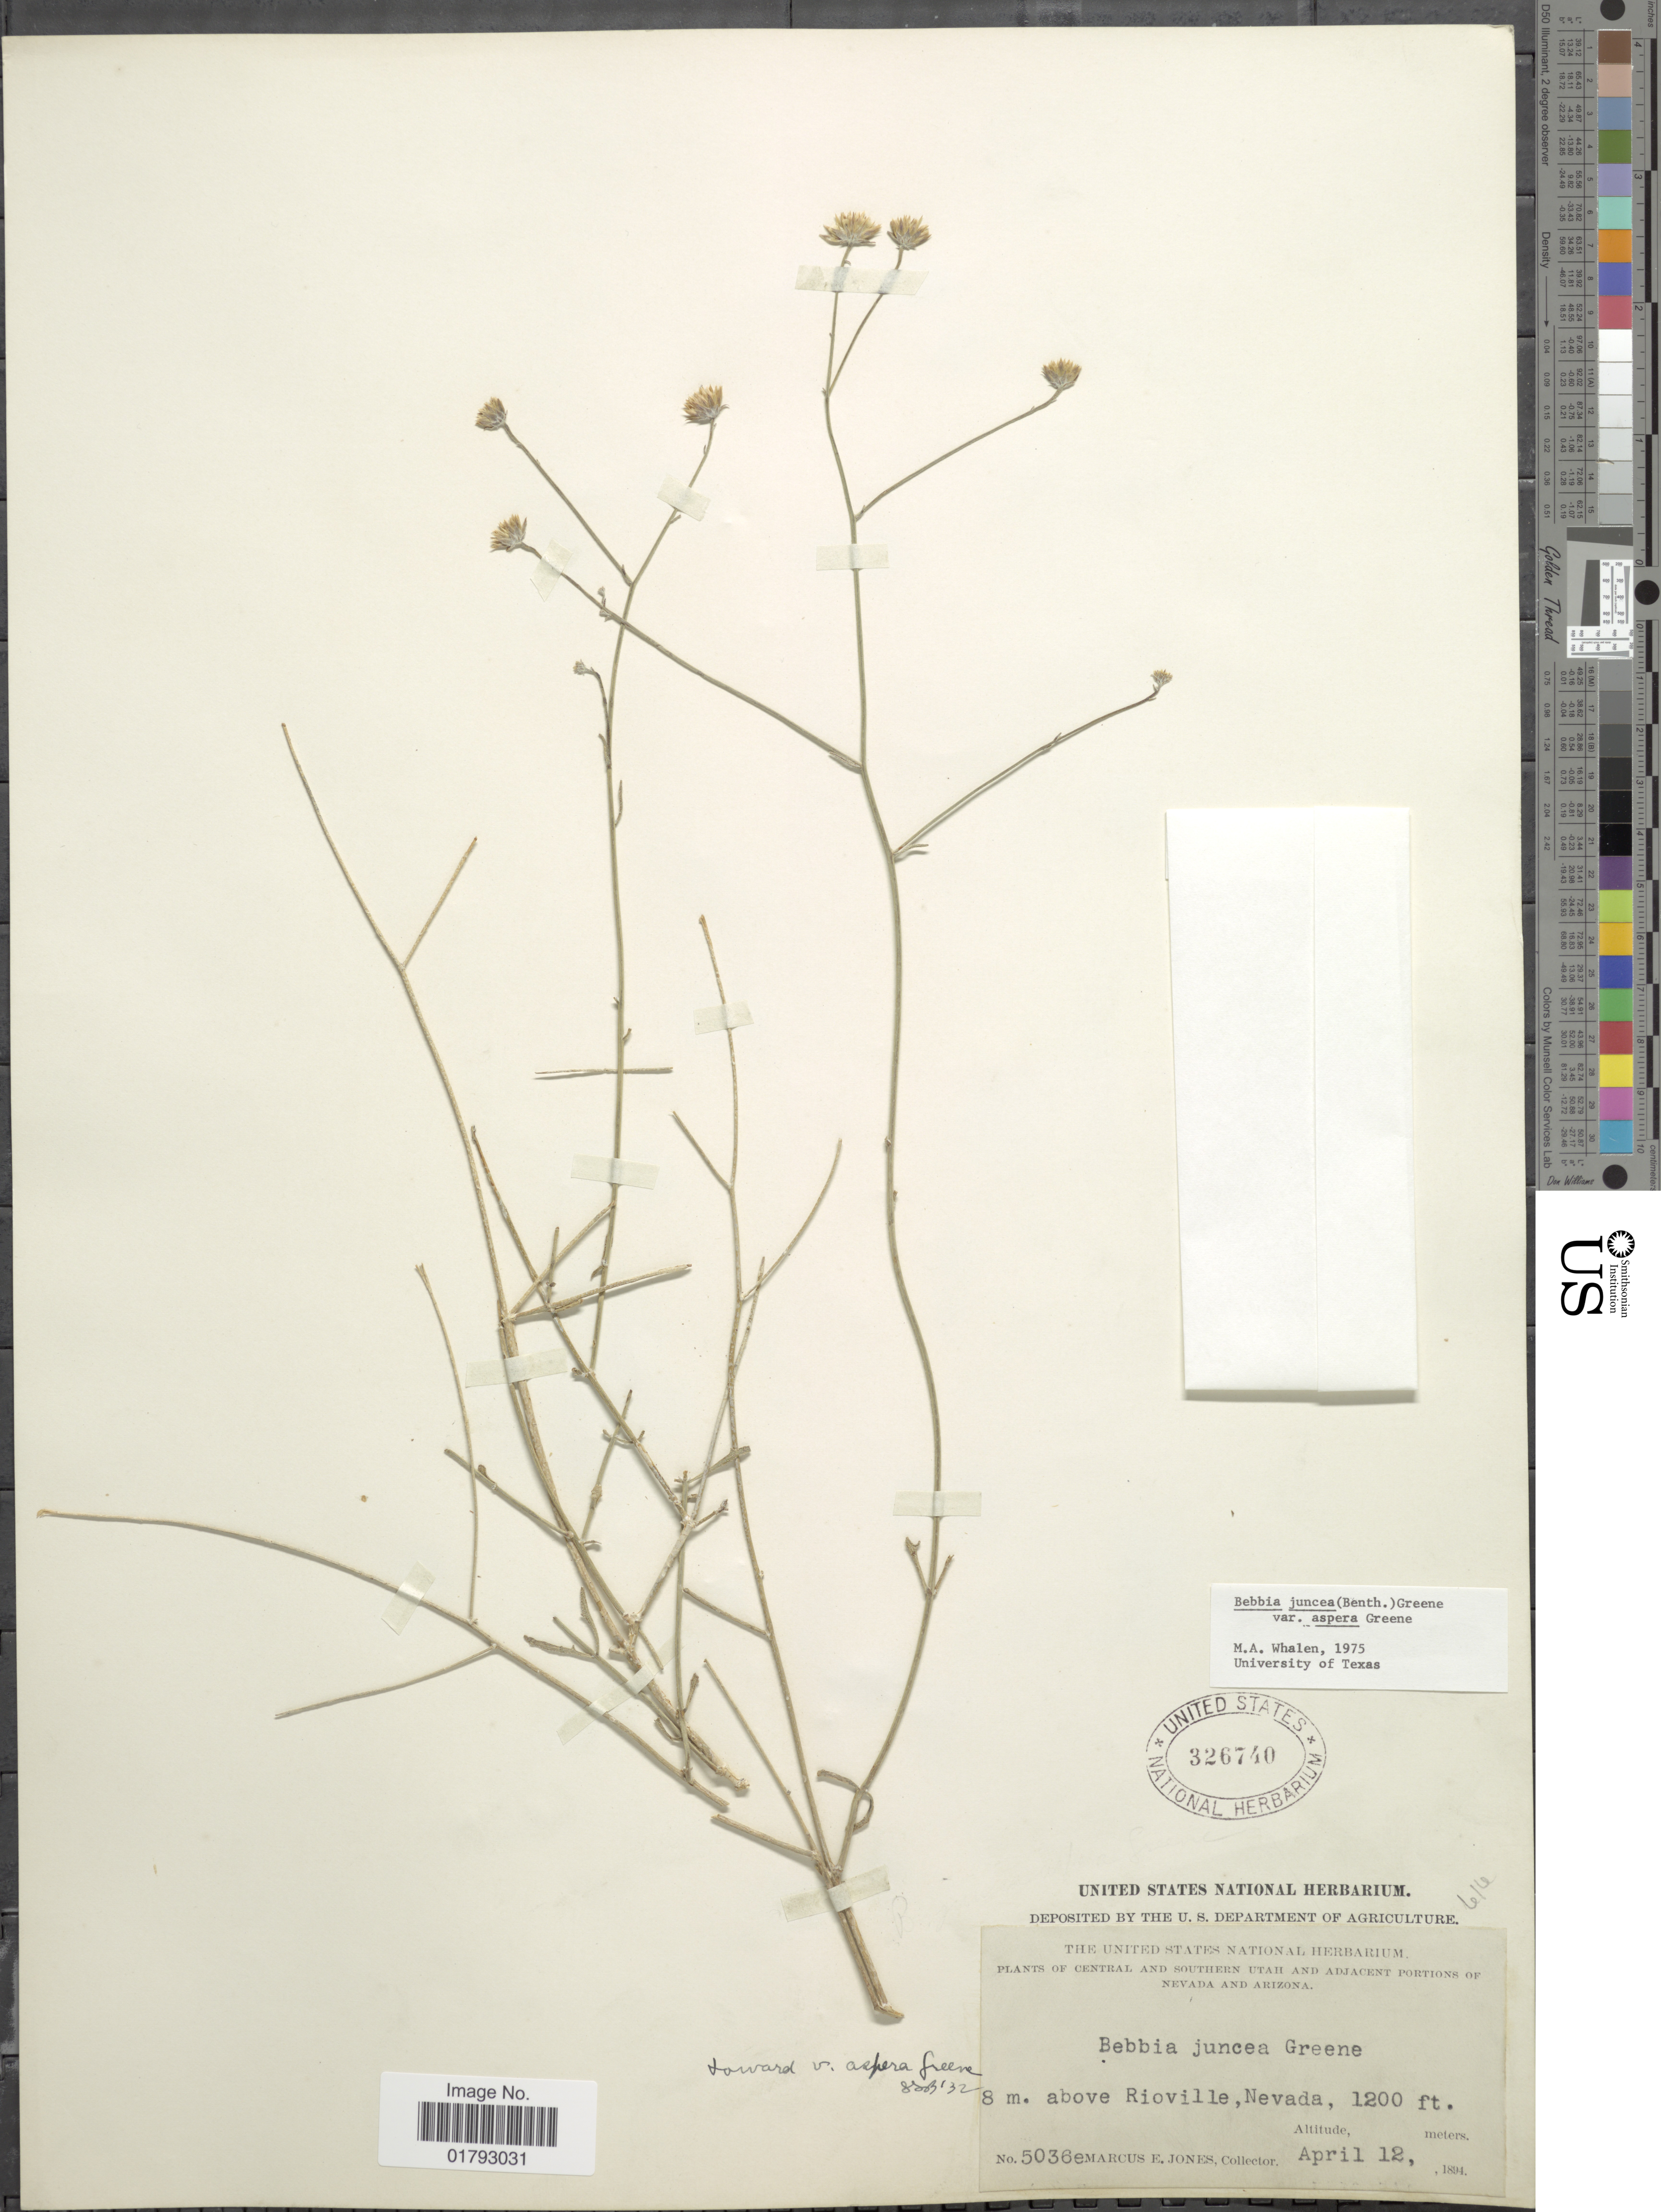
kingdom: Plantae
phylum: Tracheophyta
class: Magnoliopsida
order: Asterales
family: Asteraceae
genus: Bebbia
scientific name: Bebbia juncea var. aspera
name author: Greene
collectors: M. E. Jones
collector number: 5036e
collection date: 1894-04-12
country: United States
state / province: Nevada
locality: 8 m. above Rioville, Nevada.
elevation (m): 366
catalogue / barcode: US 326740